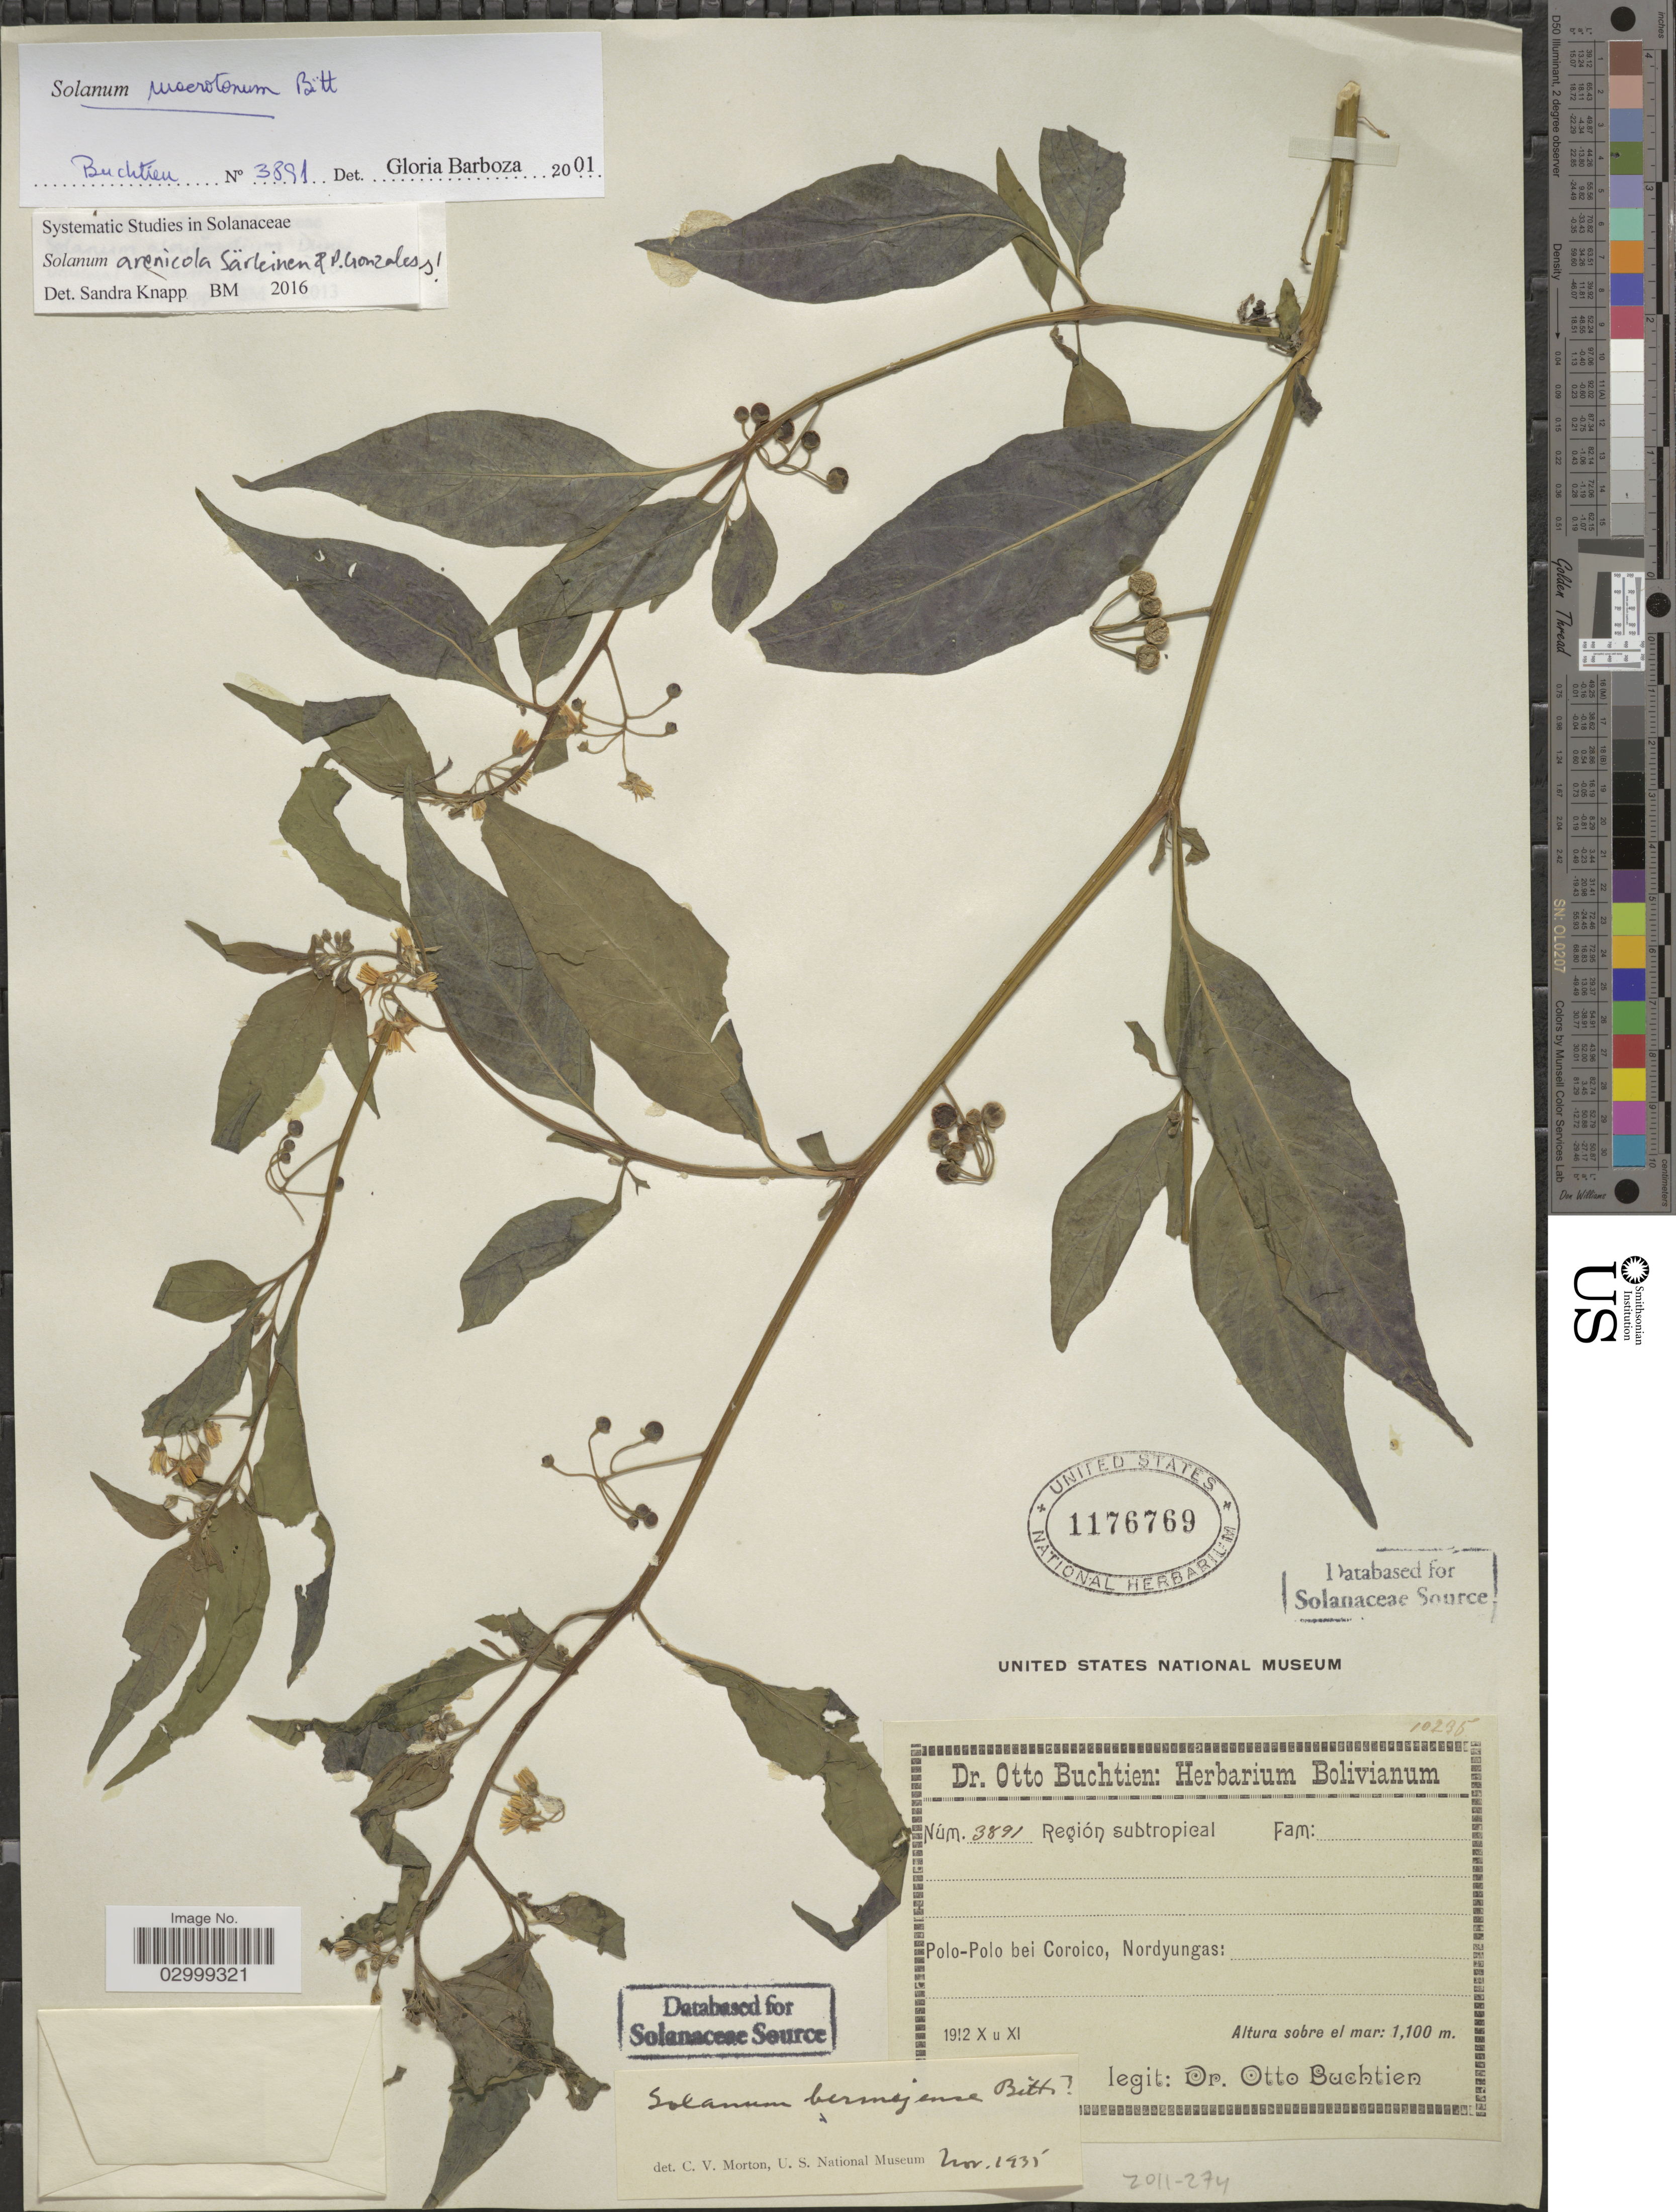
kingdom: Plantae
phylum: Tracheophyta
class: Magnoliopsida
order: Solanales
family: Solanaceae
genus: Solanum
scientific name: Solanum arenicola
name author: Särkinen & P. Gonzáles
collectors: O. Buchtien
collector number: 3891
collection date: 1912-10/1912-11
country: Bolivia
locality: Polo-Polo bei Coroico, Nordyungas, Región subtropical.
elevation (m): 1100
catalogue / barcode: US 1176769